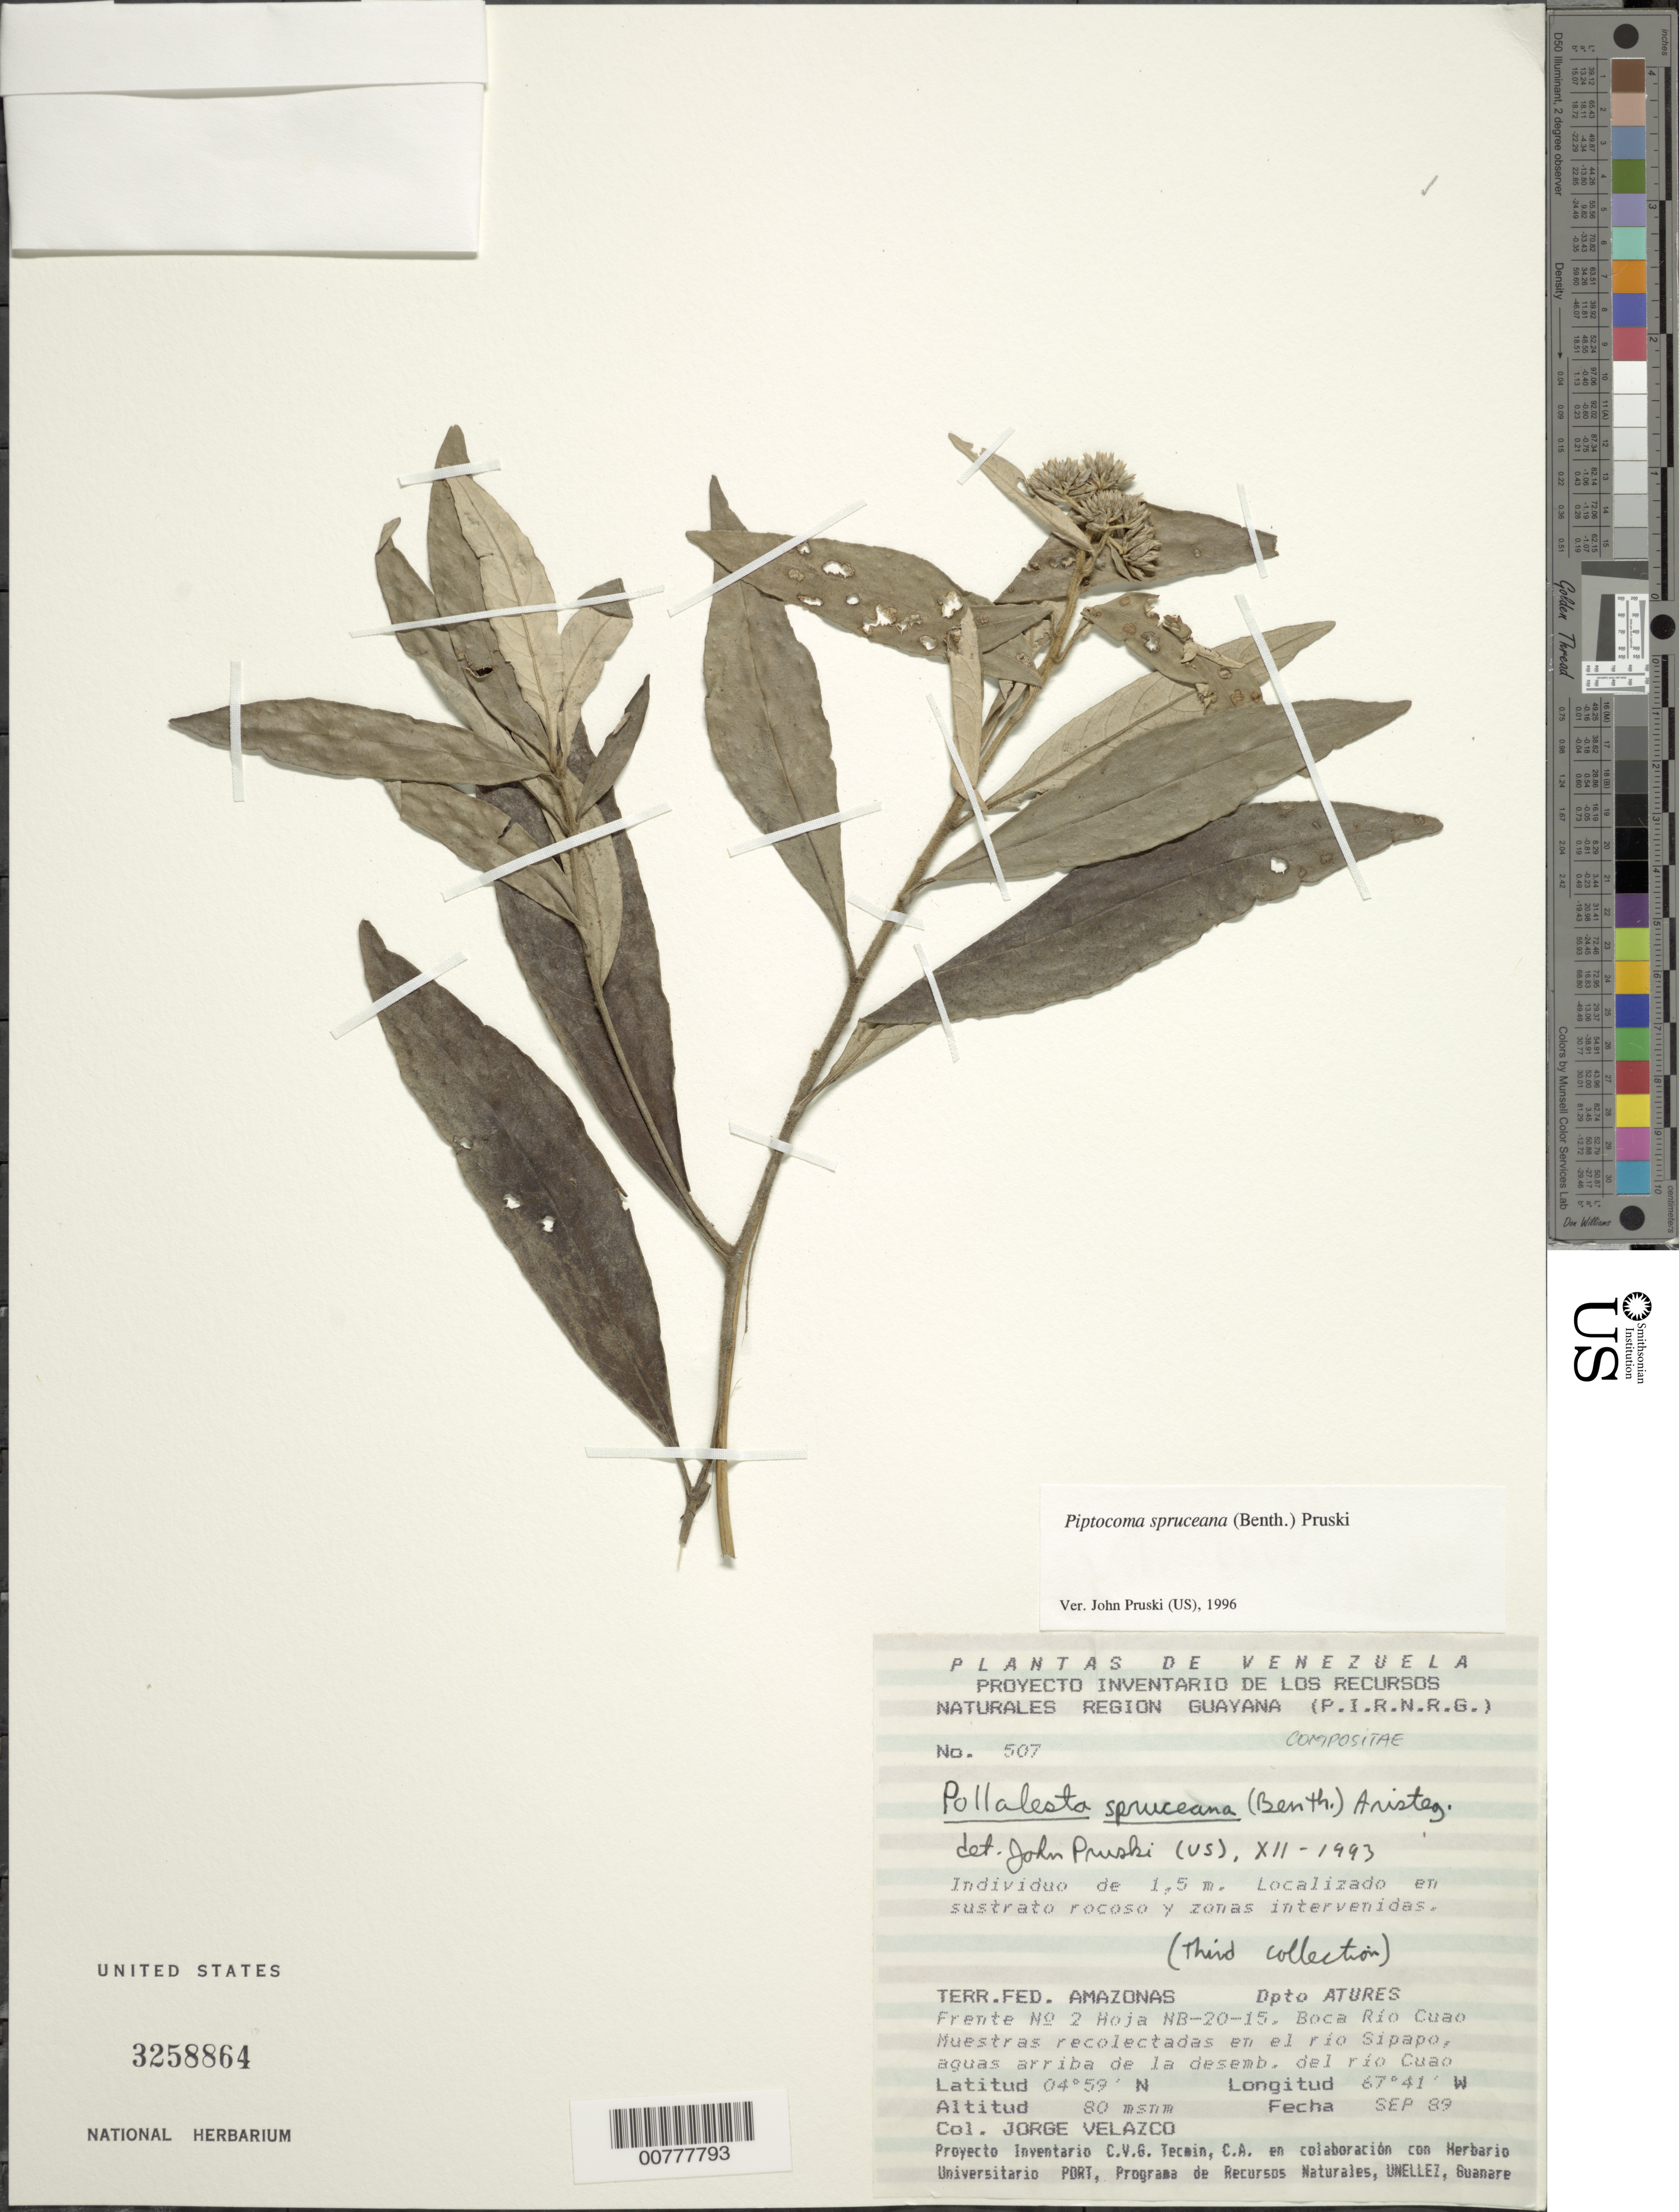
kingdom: Plantae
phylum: Tracheophyta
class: Magnoliopsida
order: Asterales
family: Asteraceae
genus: Piptocoma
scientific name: Piptocoma spruceana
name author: (Benth.) Pruski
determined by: Pruski, J. F.; Funk, V. A.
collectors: J. Velazco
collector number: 507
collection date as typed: Sep-89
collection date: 1989-09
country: Venezuela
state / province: Amazonas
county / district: Atures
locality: Río Cuao, Boca Río Cuao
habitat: Sustrato rocoso y zonas intervenidas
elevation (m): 80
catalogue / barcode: US 3258864